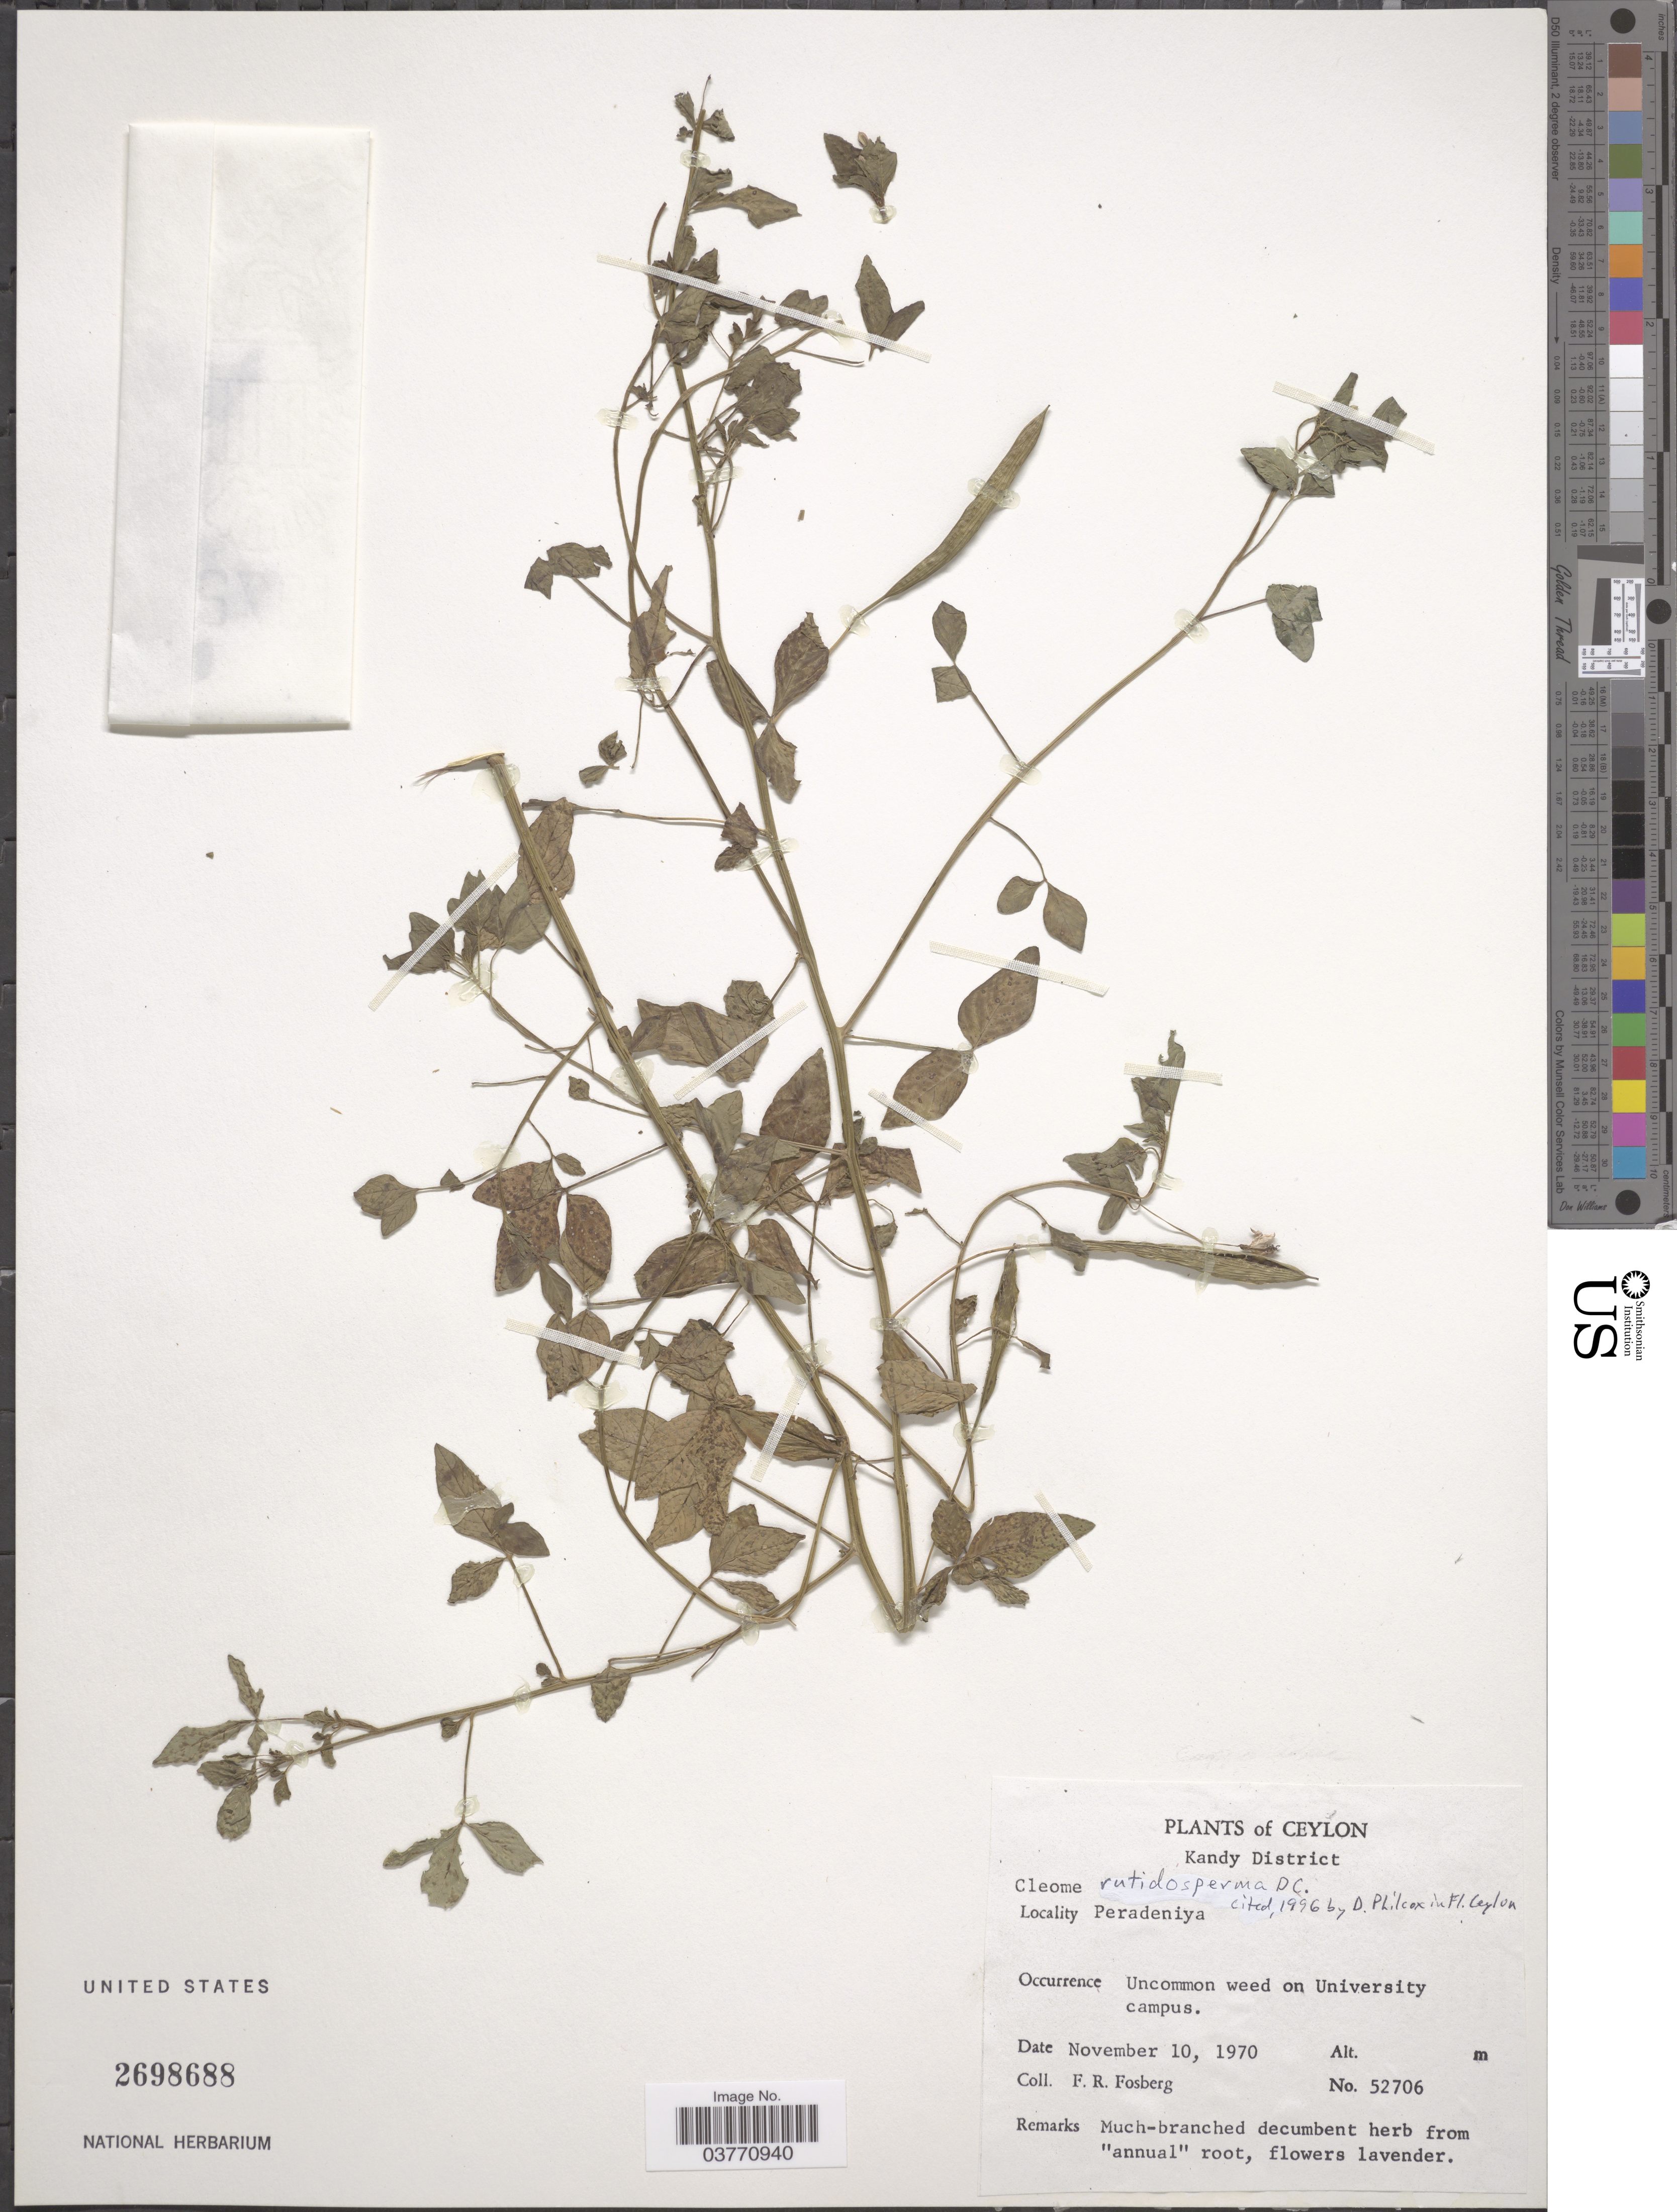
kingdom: Plantae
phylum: Tracheophyta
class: Magnoliopsida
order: Brassicales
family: Cleomaceae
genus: Sieruela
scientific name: Sieruela rutidosperma var. rutidosperma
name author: (DC.) Roalson & J.C. Hall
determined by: Strong, Mark T., (BOT), Smithsonian Institution - National Museum of Natural History (UNITED STATES)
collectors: F. R. Fosberg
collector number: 52706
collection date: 1970-11-10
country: Sri Lanka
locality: Ceylon. Kandy District. Peradeniya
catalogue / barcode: US 2698688